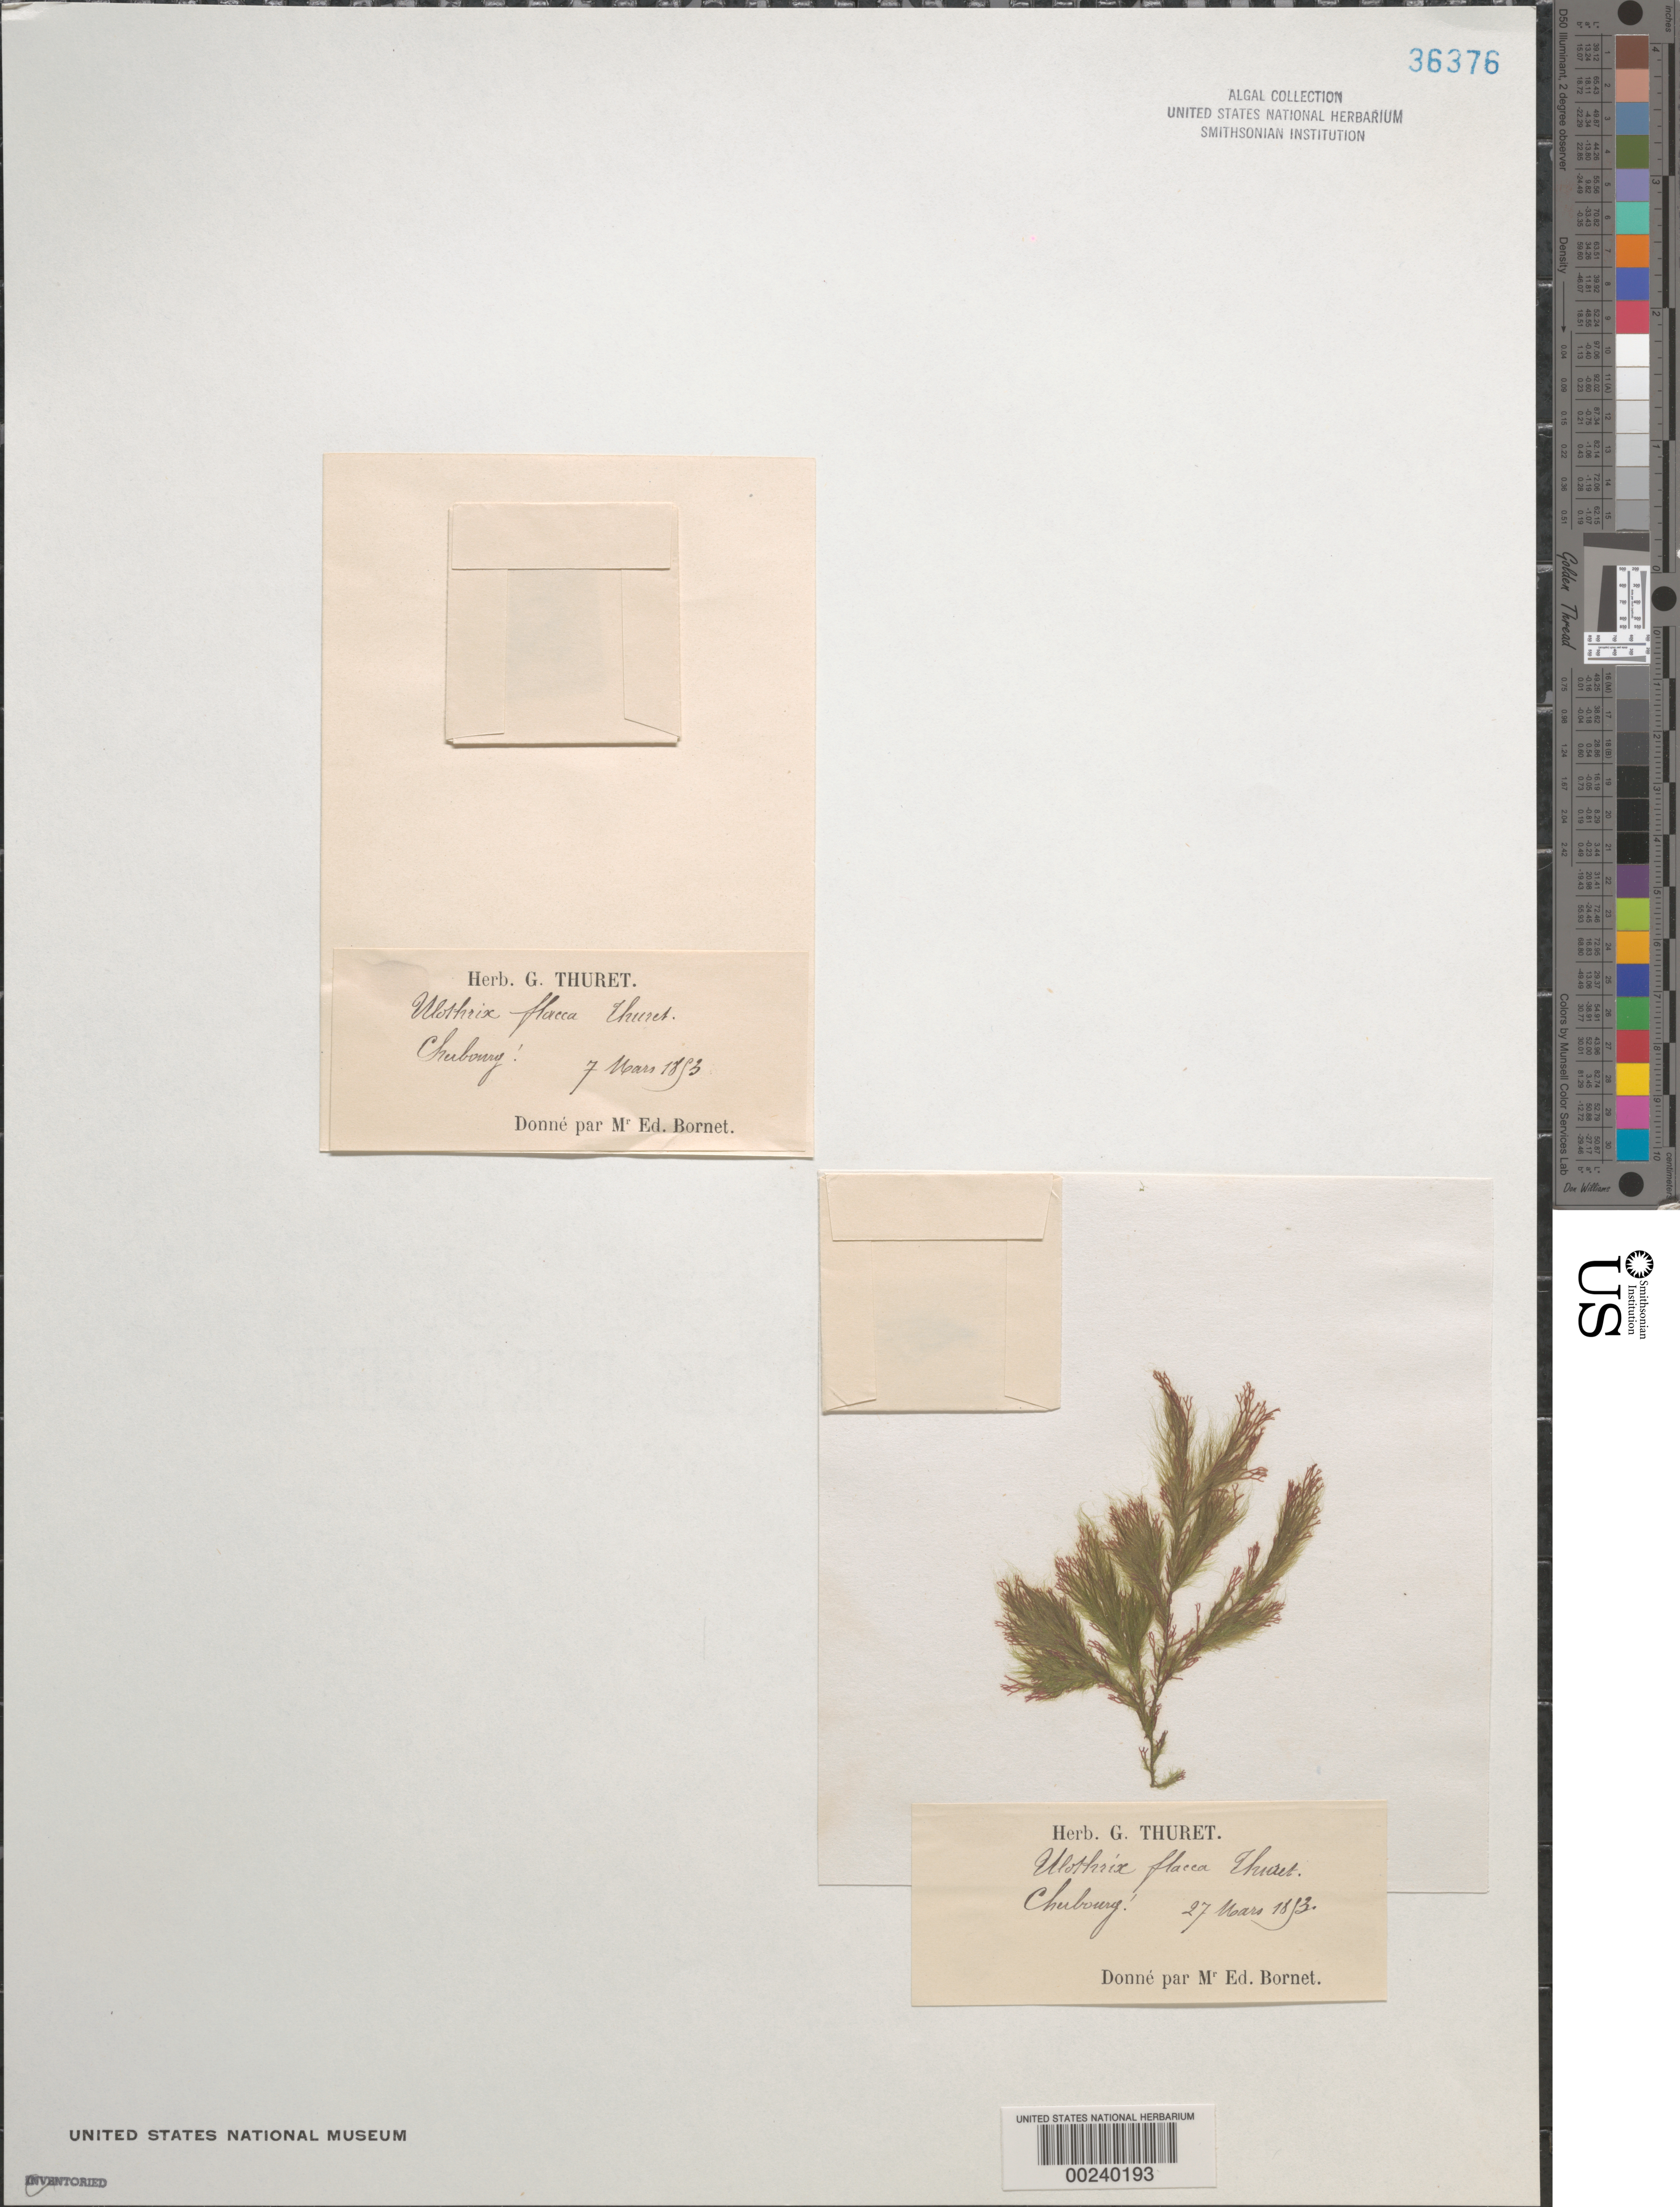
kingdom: Plantae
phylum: Chlorophyta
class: Ulvophyceae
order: Ulotrichales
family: Ulotrichaceae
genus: Ulothrix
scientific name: Ulothrix flacca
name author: (Dillwyn) Thur. in Le Jol.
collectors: Thuret, G. (herbarium)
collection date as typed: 07 Mar 1853 AND 27 Mar 1853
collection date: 1853-03-07,1853-03-27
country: France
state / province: Normandie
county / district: Manche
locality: Cherbourg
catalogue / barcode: US 36376